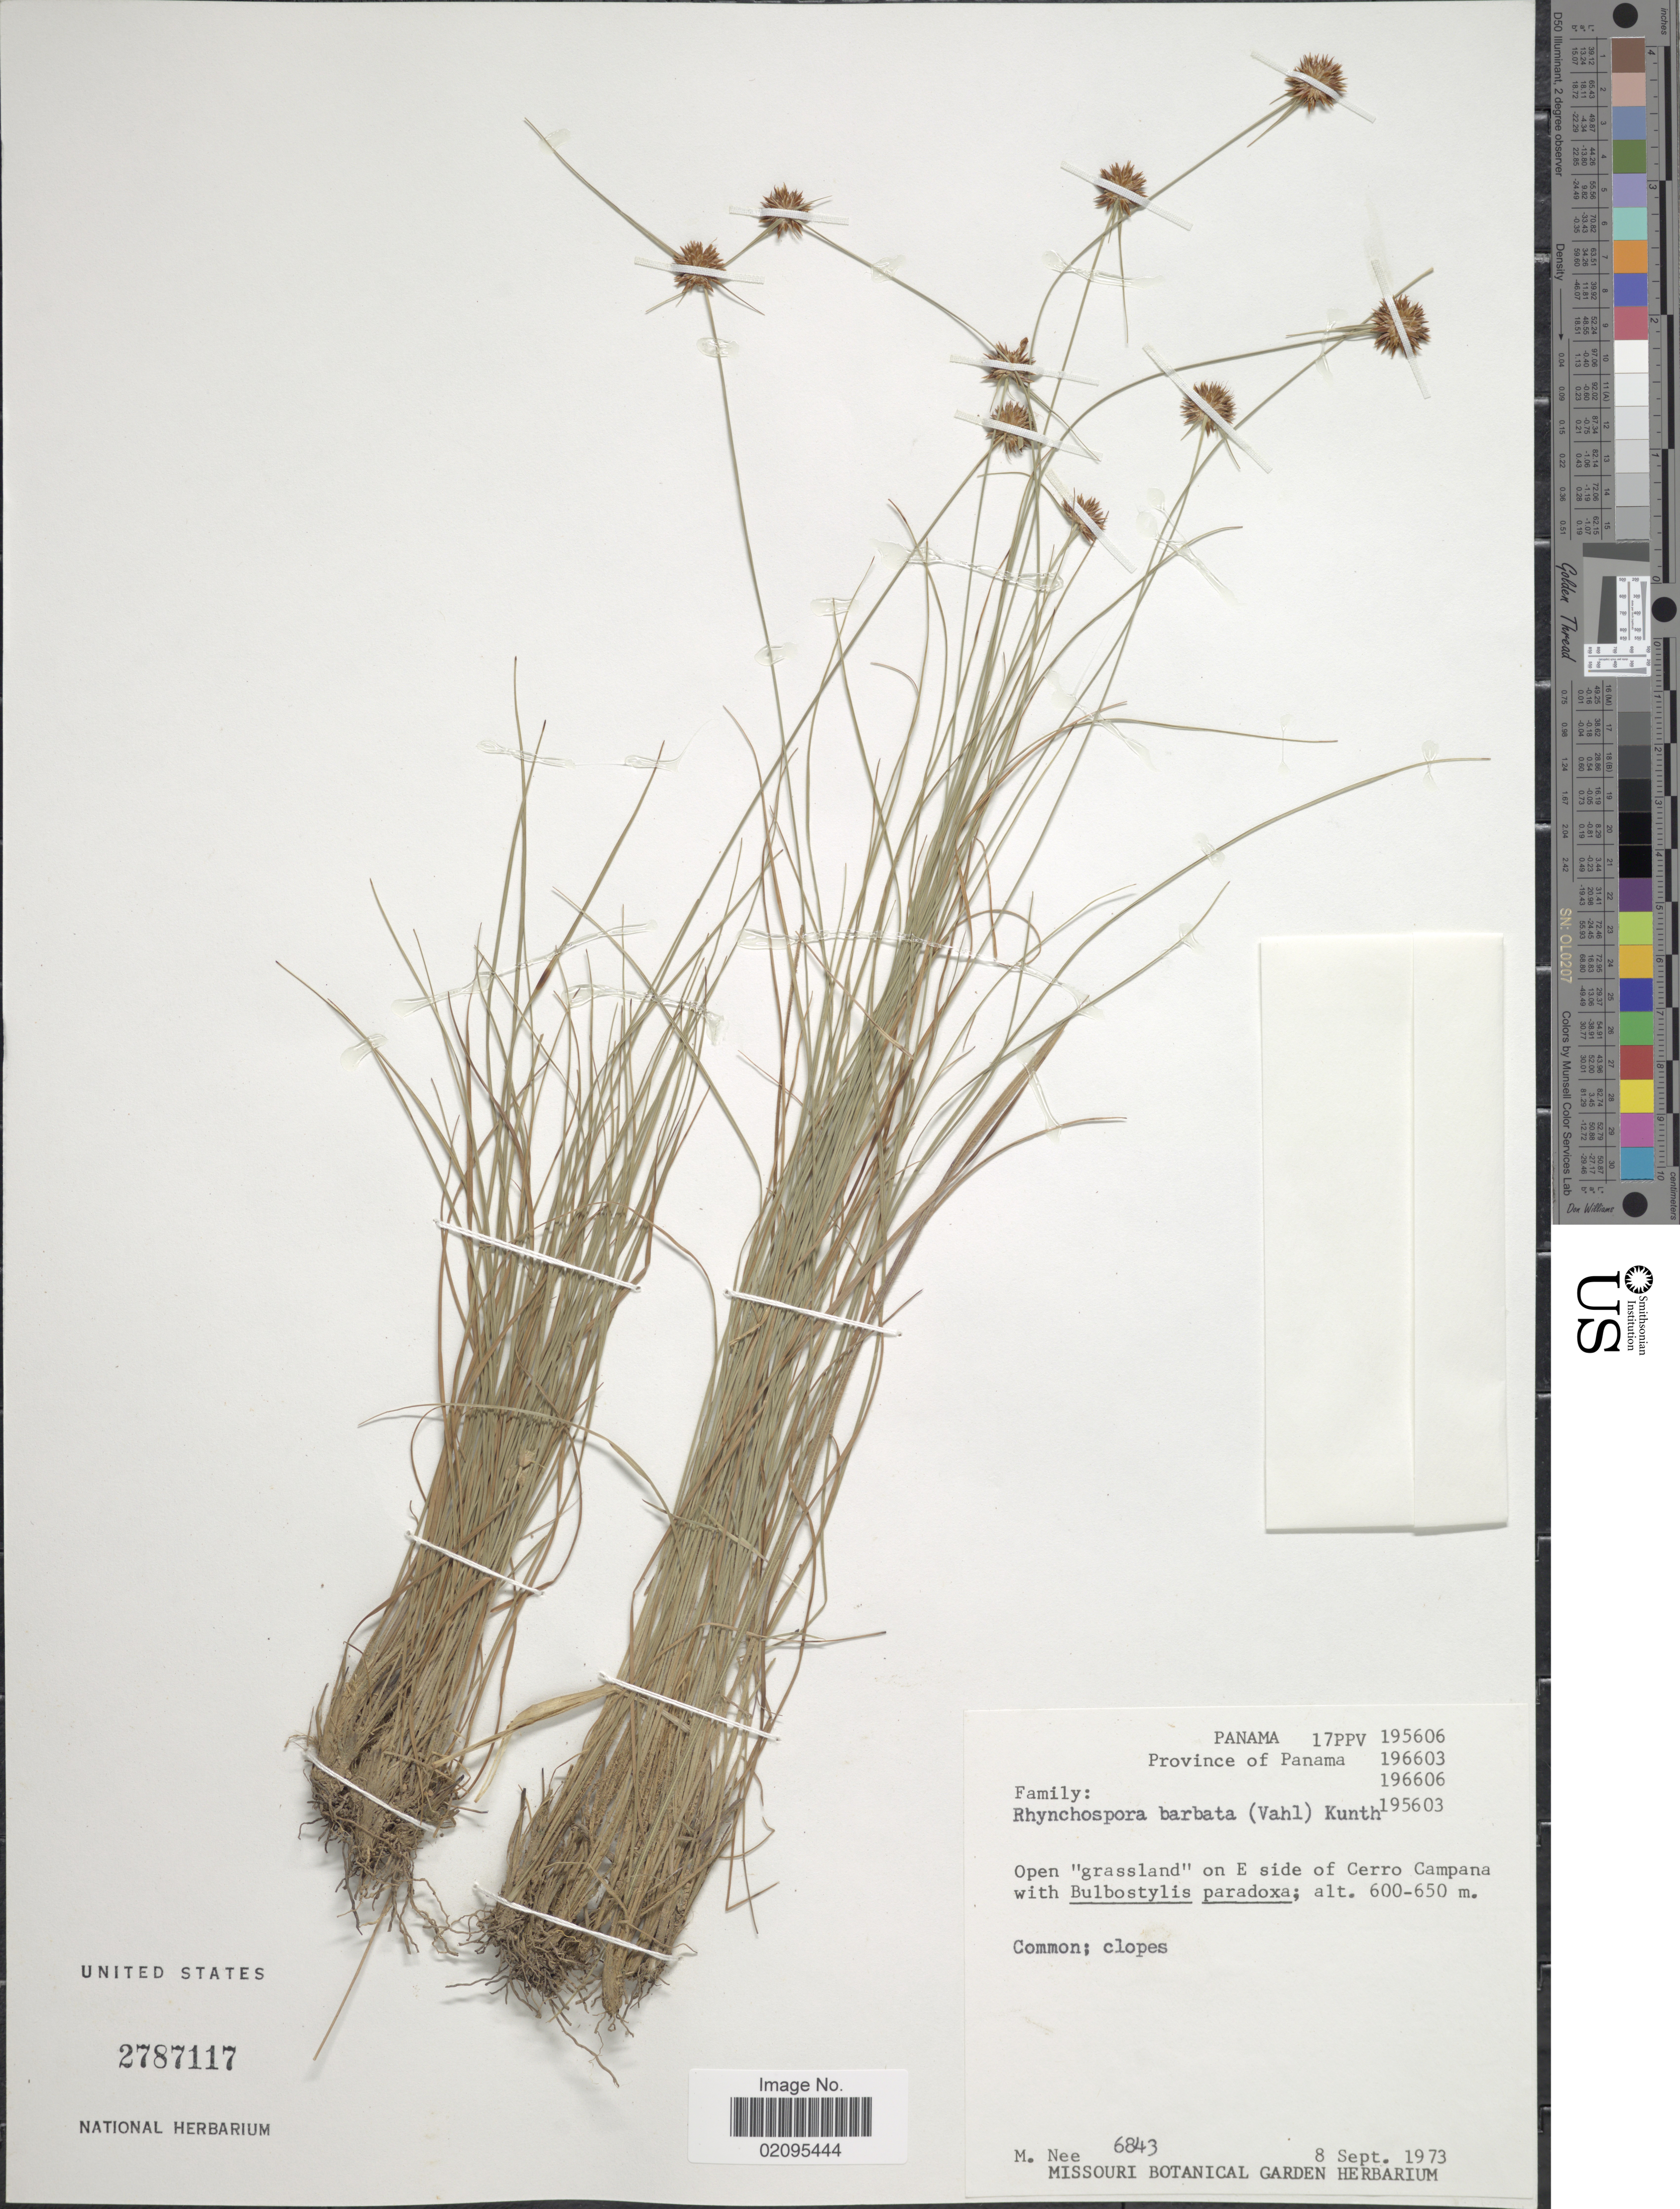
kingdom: Plantae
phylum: Tracheophyta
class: Liliopsida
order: Poales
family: Cyperaceae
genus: Rhynchospora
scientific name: Rhynchospora barbata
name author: (Vahl) Kunth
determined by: Alves, K.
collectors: M. Nee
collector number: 6843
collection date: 1973-09-08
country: Panama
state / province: Panamá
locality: Open "grassland"on E side of Cerro Campana.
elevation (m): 600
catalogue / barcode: US 2787117